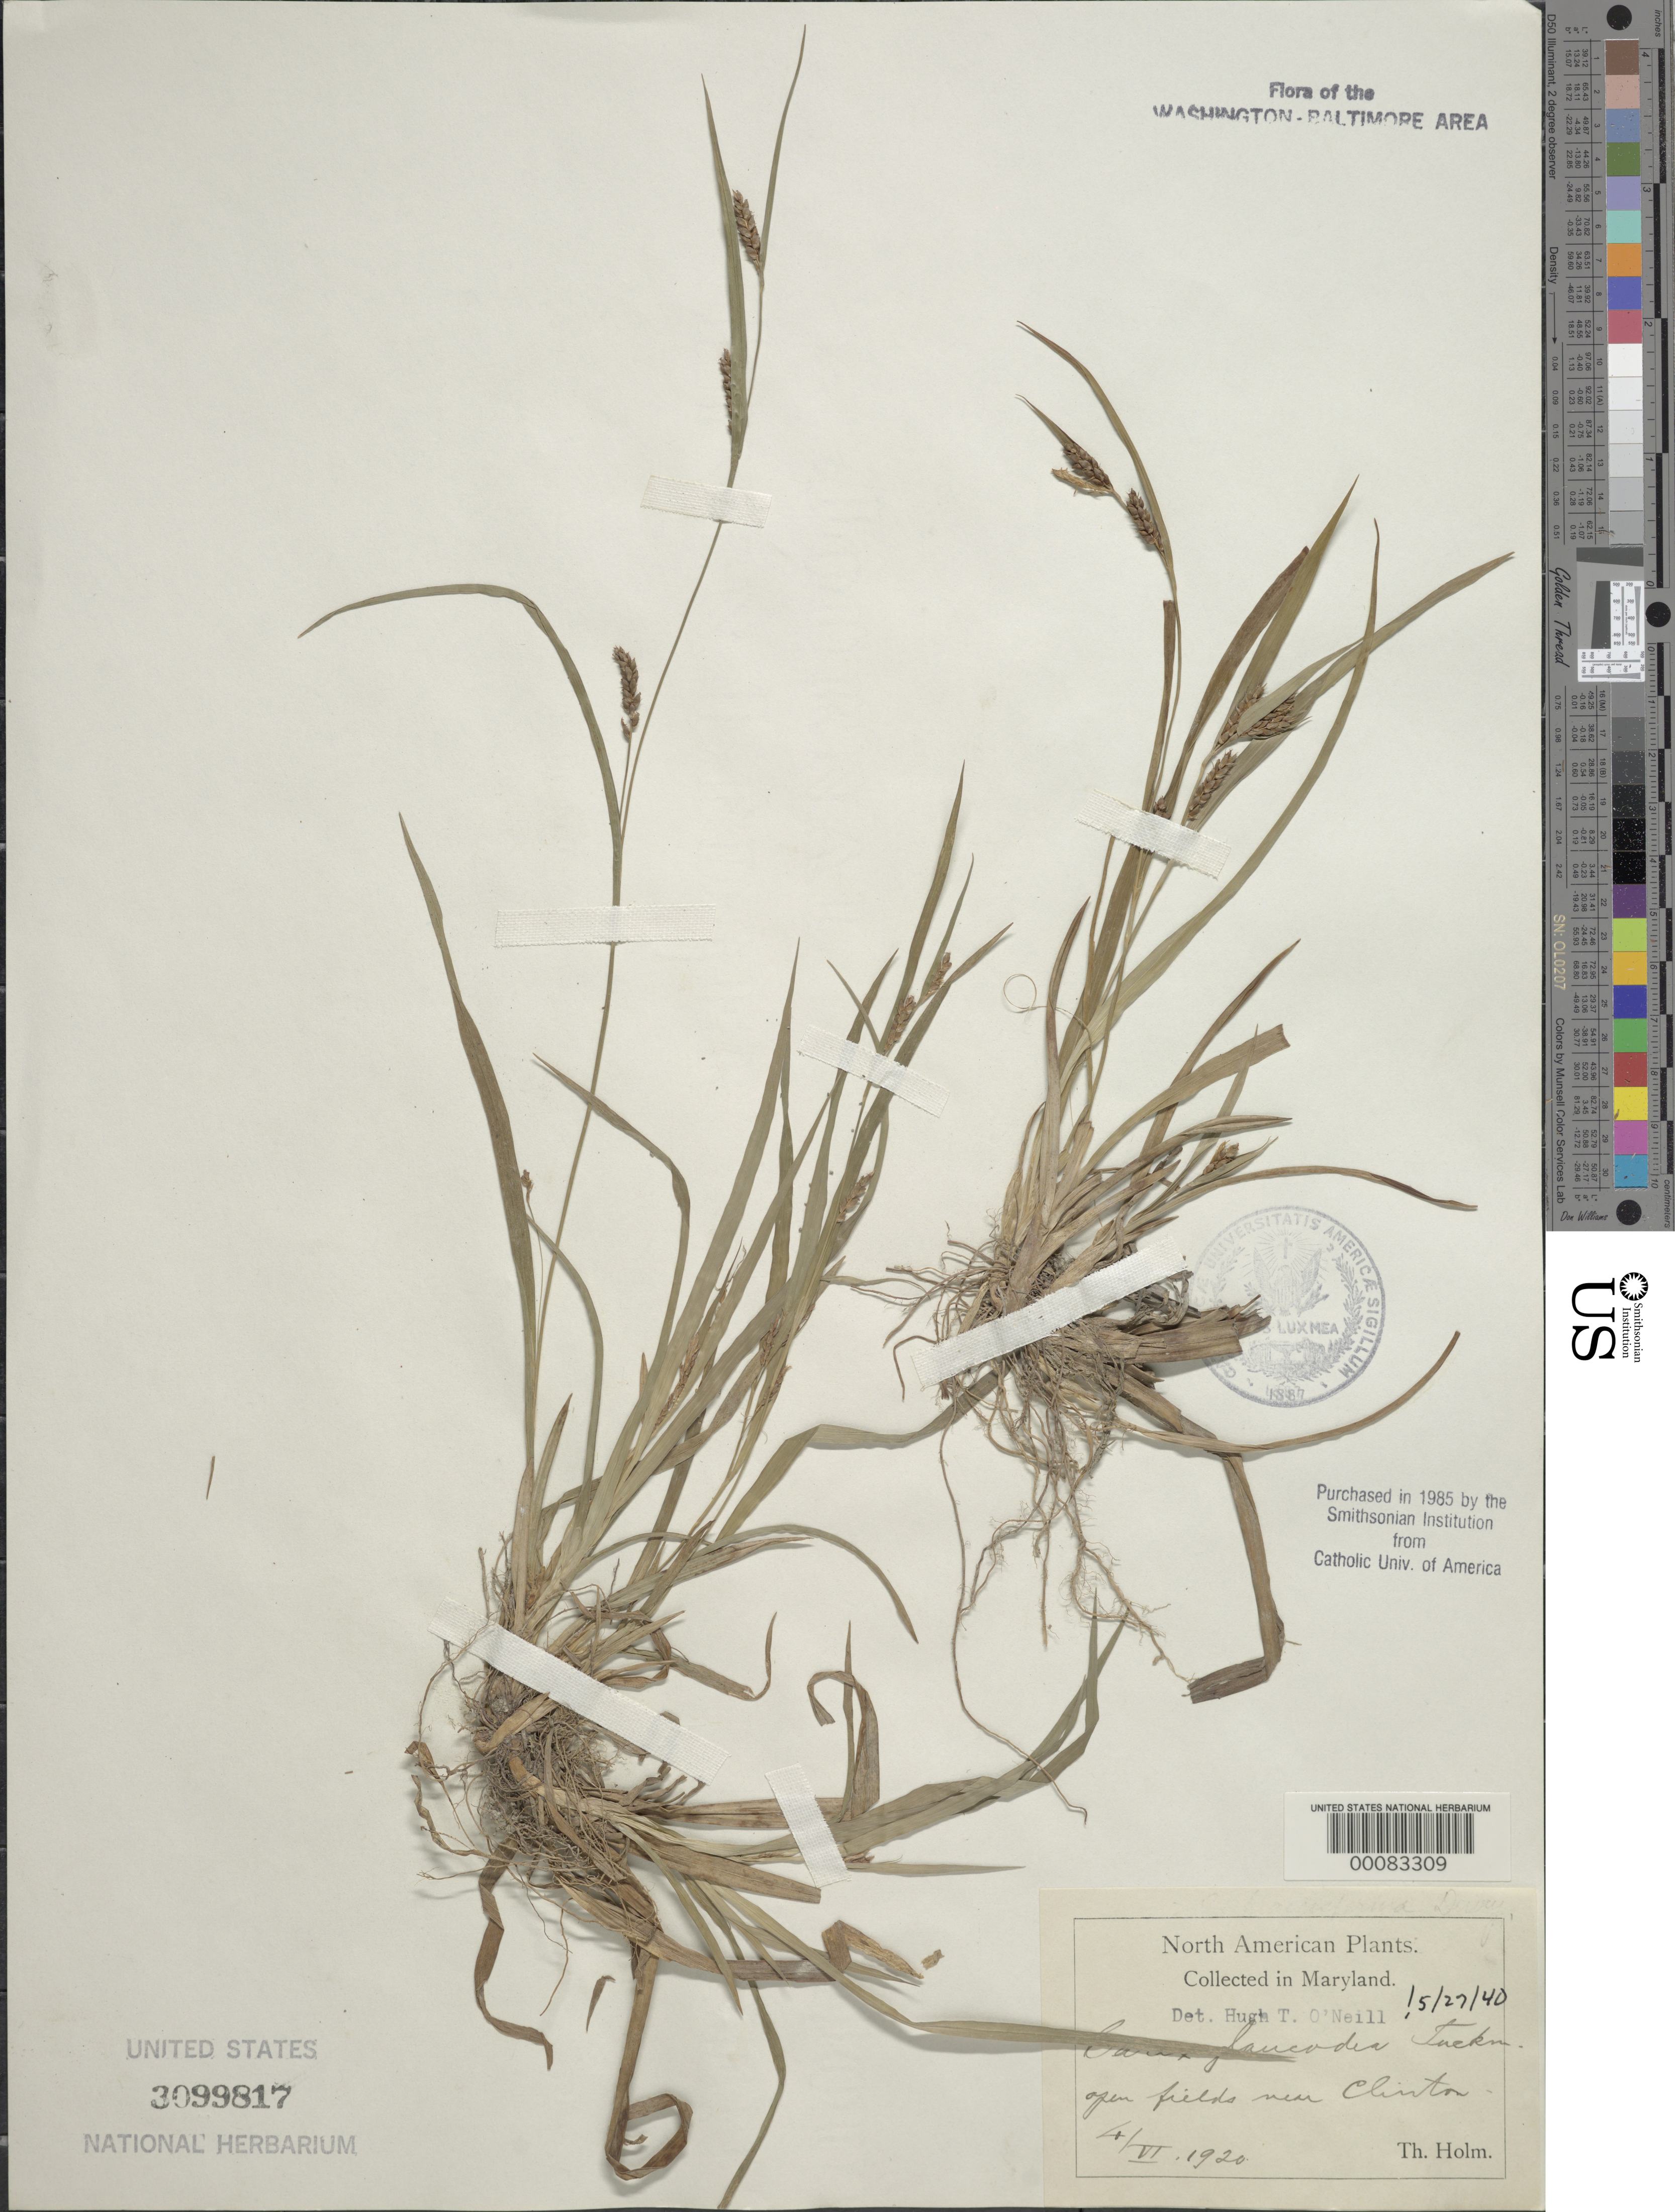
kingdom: Plantae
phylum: Tracheophyta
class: Liliopsida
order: Poales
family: Cyperaceae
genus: Carex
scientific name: Carex glaucodea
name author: Tuck. ex Olney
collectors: T. Holm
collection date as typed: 04 Jun 1920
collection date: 1920-06-04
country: United States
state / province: Maryland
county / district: Prince George's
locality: Near Clinton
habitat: Open fields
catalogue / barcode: US 3099817